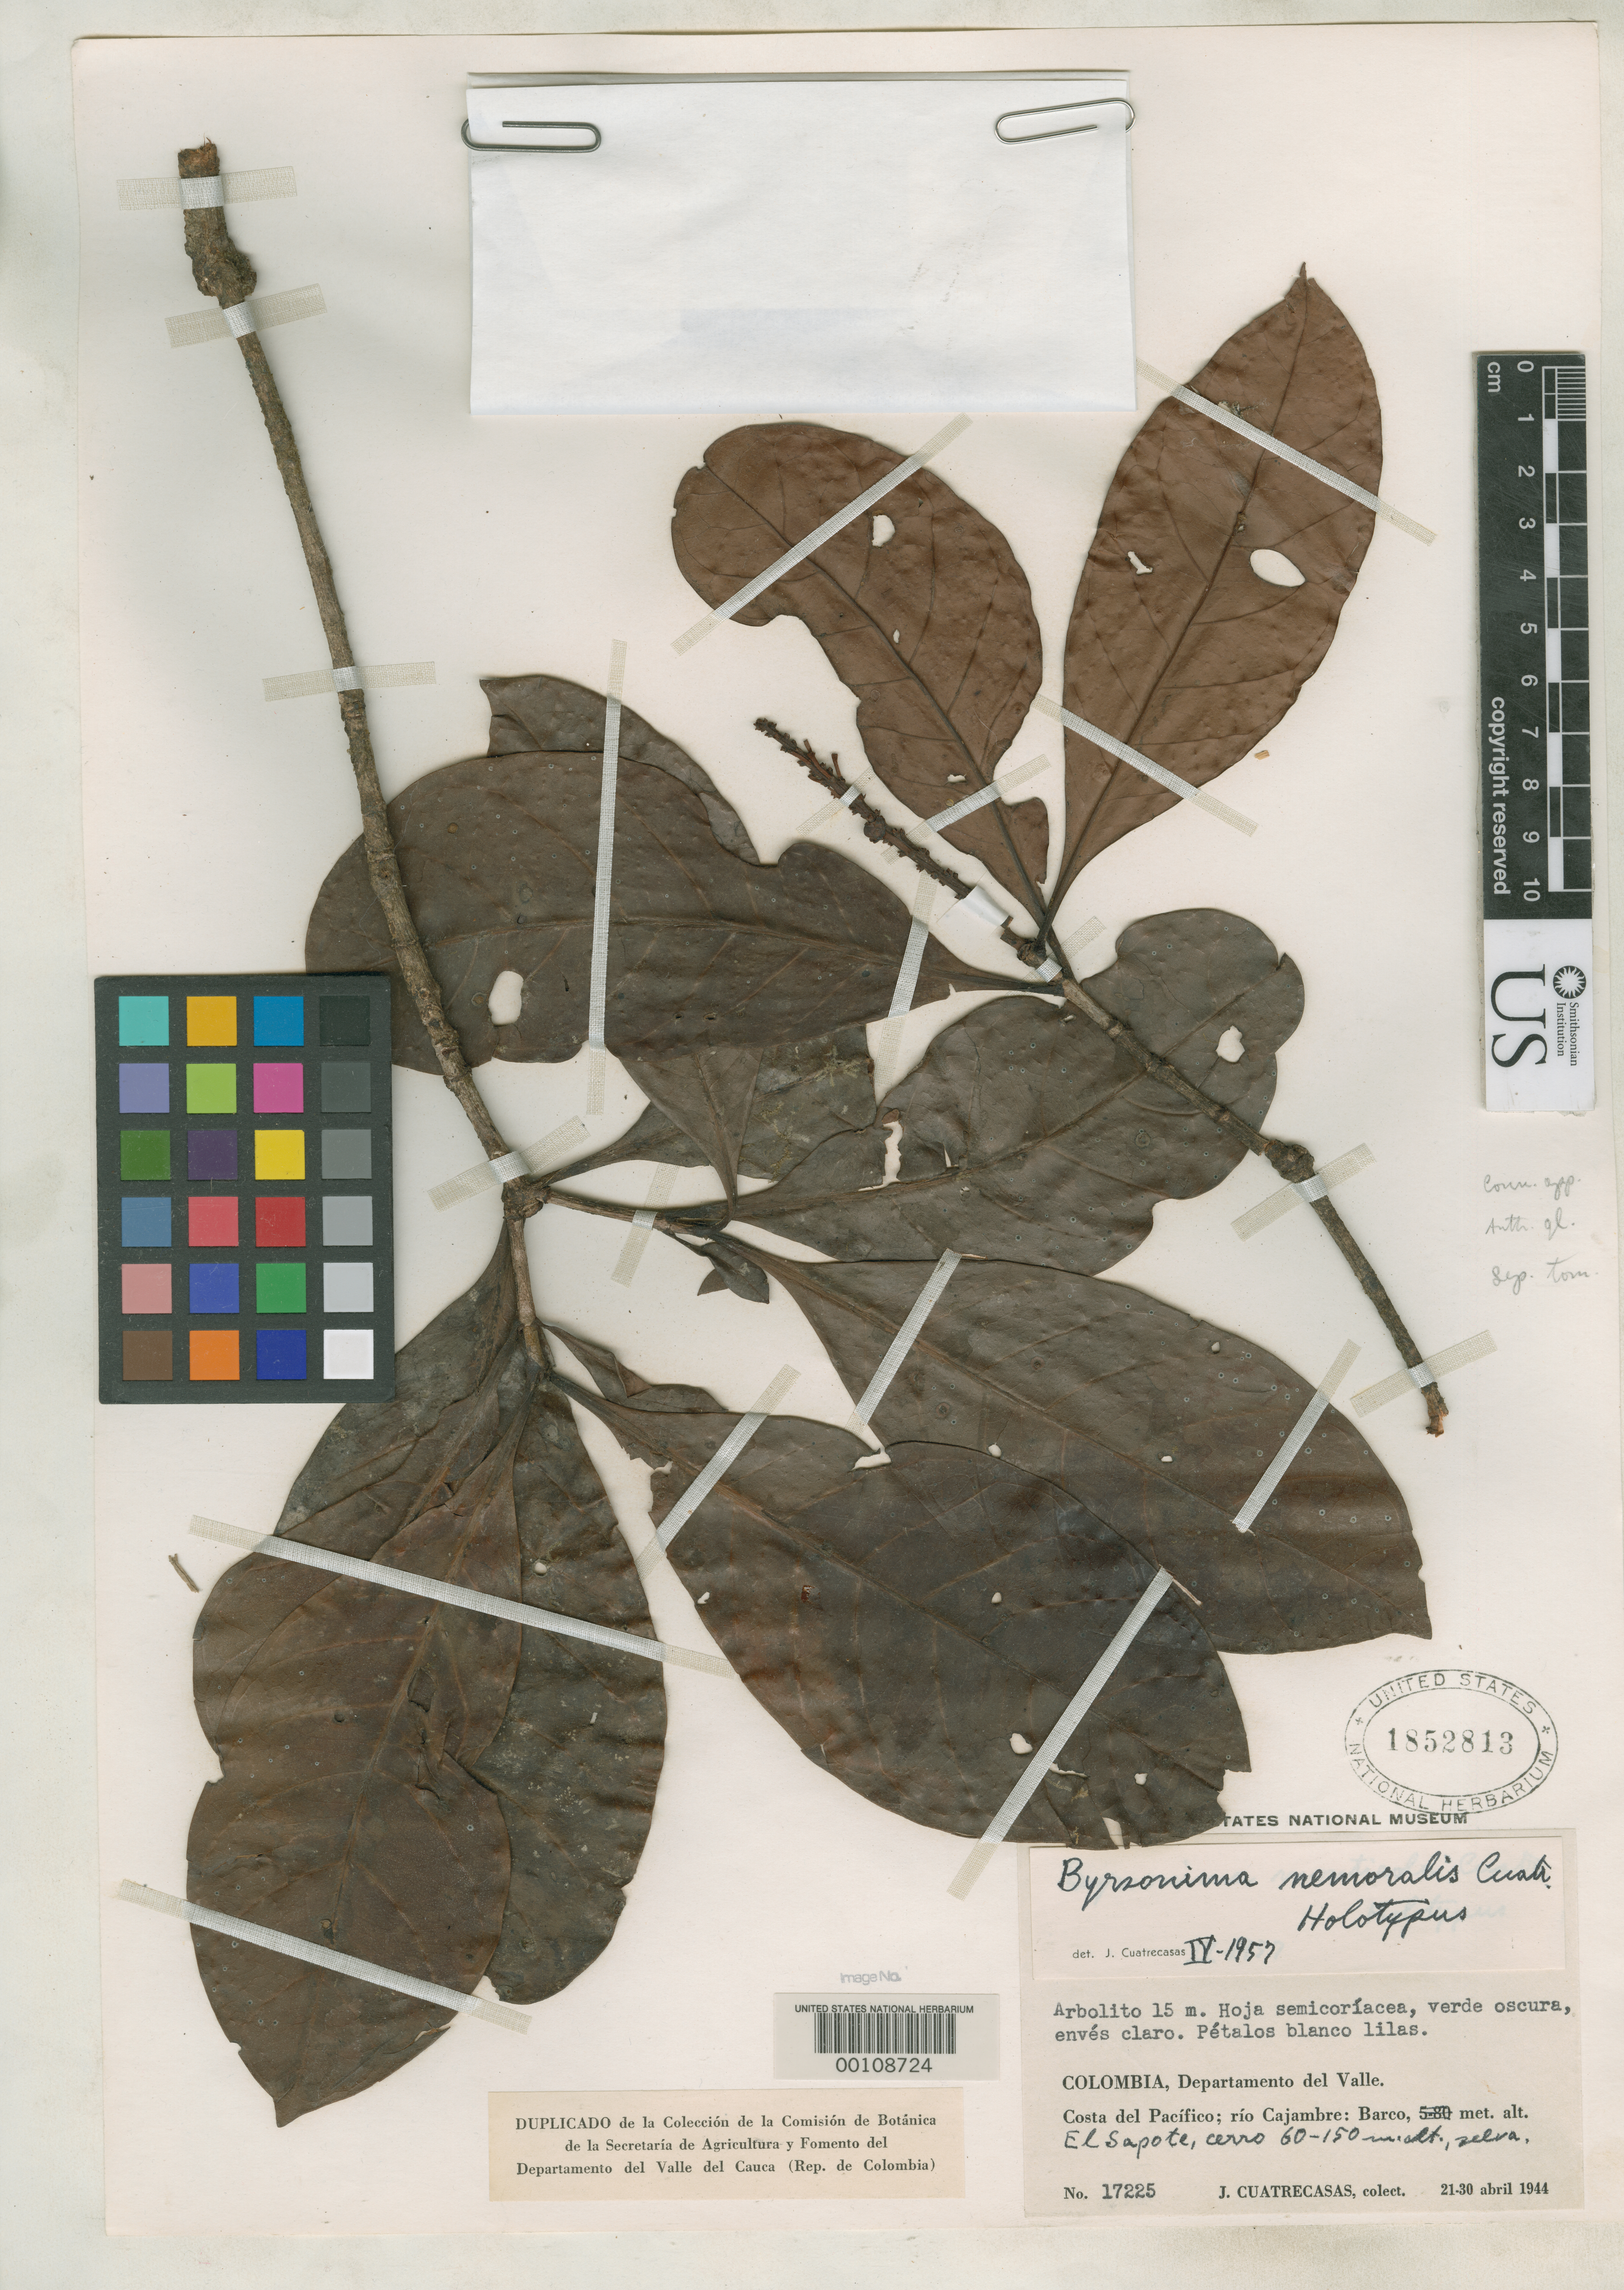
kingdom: Plantae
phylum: Tracheophyta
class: Magnoliopsida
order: Malpighiales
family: Malpighiaceae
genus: Byrsonima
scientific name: Byrsonima nemoralis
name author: Cuatrec.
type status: Holotype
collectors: J. Cuatrecasas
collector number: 17225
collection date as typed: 21 Apr 1944 to 30 Apr 1944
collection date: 1944-04-21/1944-04-30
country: Colombia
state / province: Valle del Cauca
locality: Costa del Pacifico, Rio Cajambre, El Sapote, Barco.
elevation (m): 60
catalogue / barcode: US 1852813